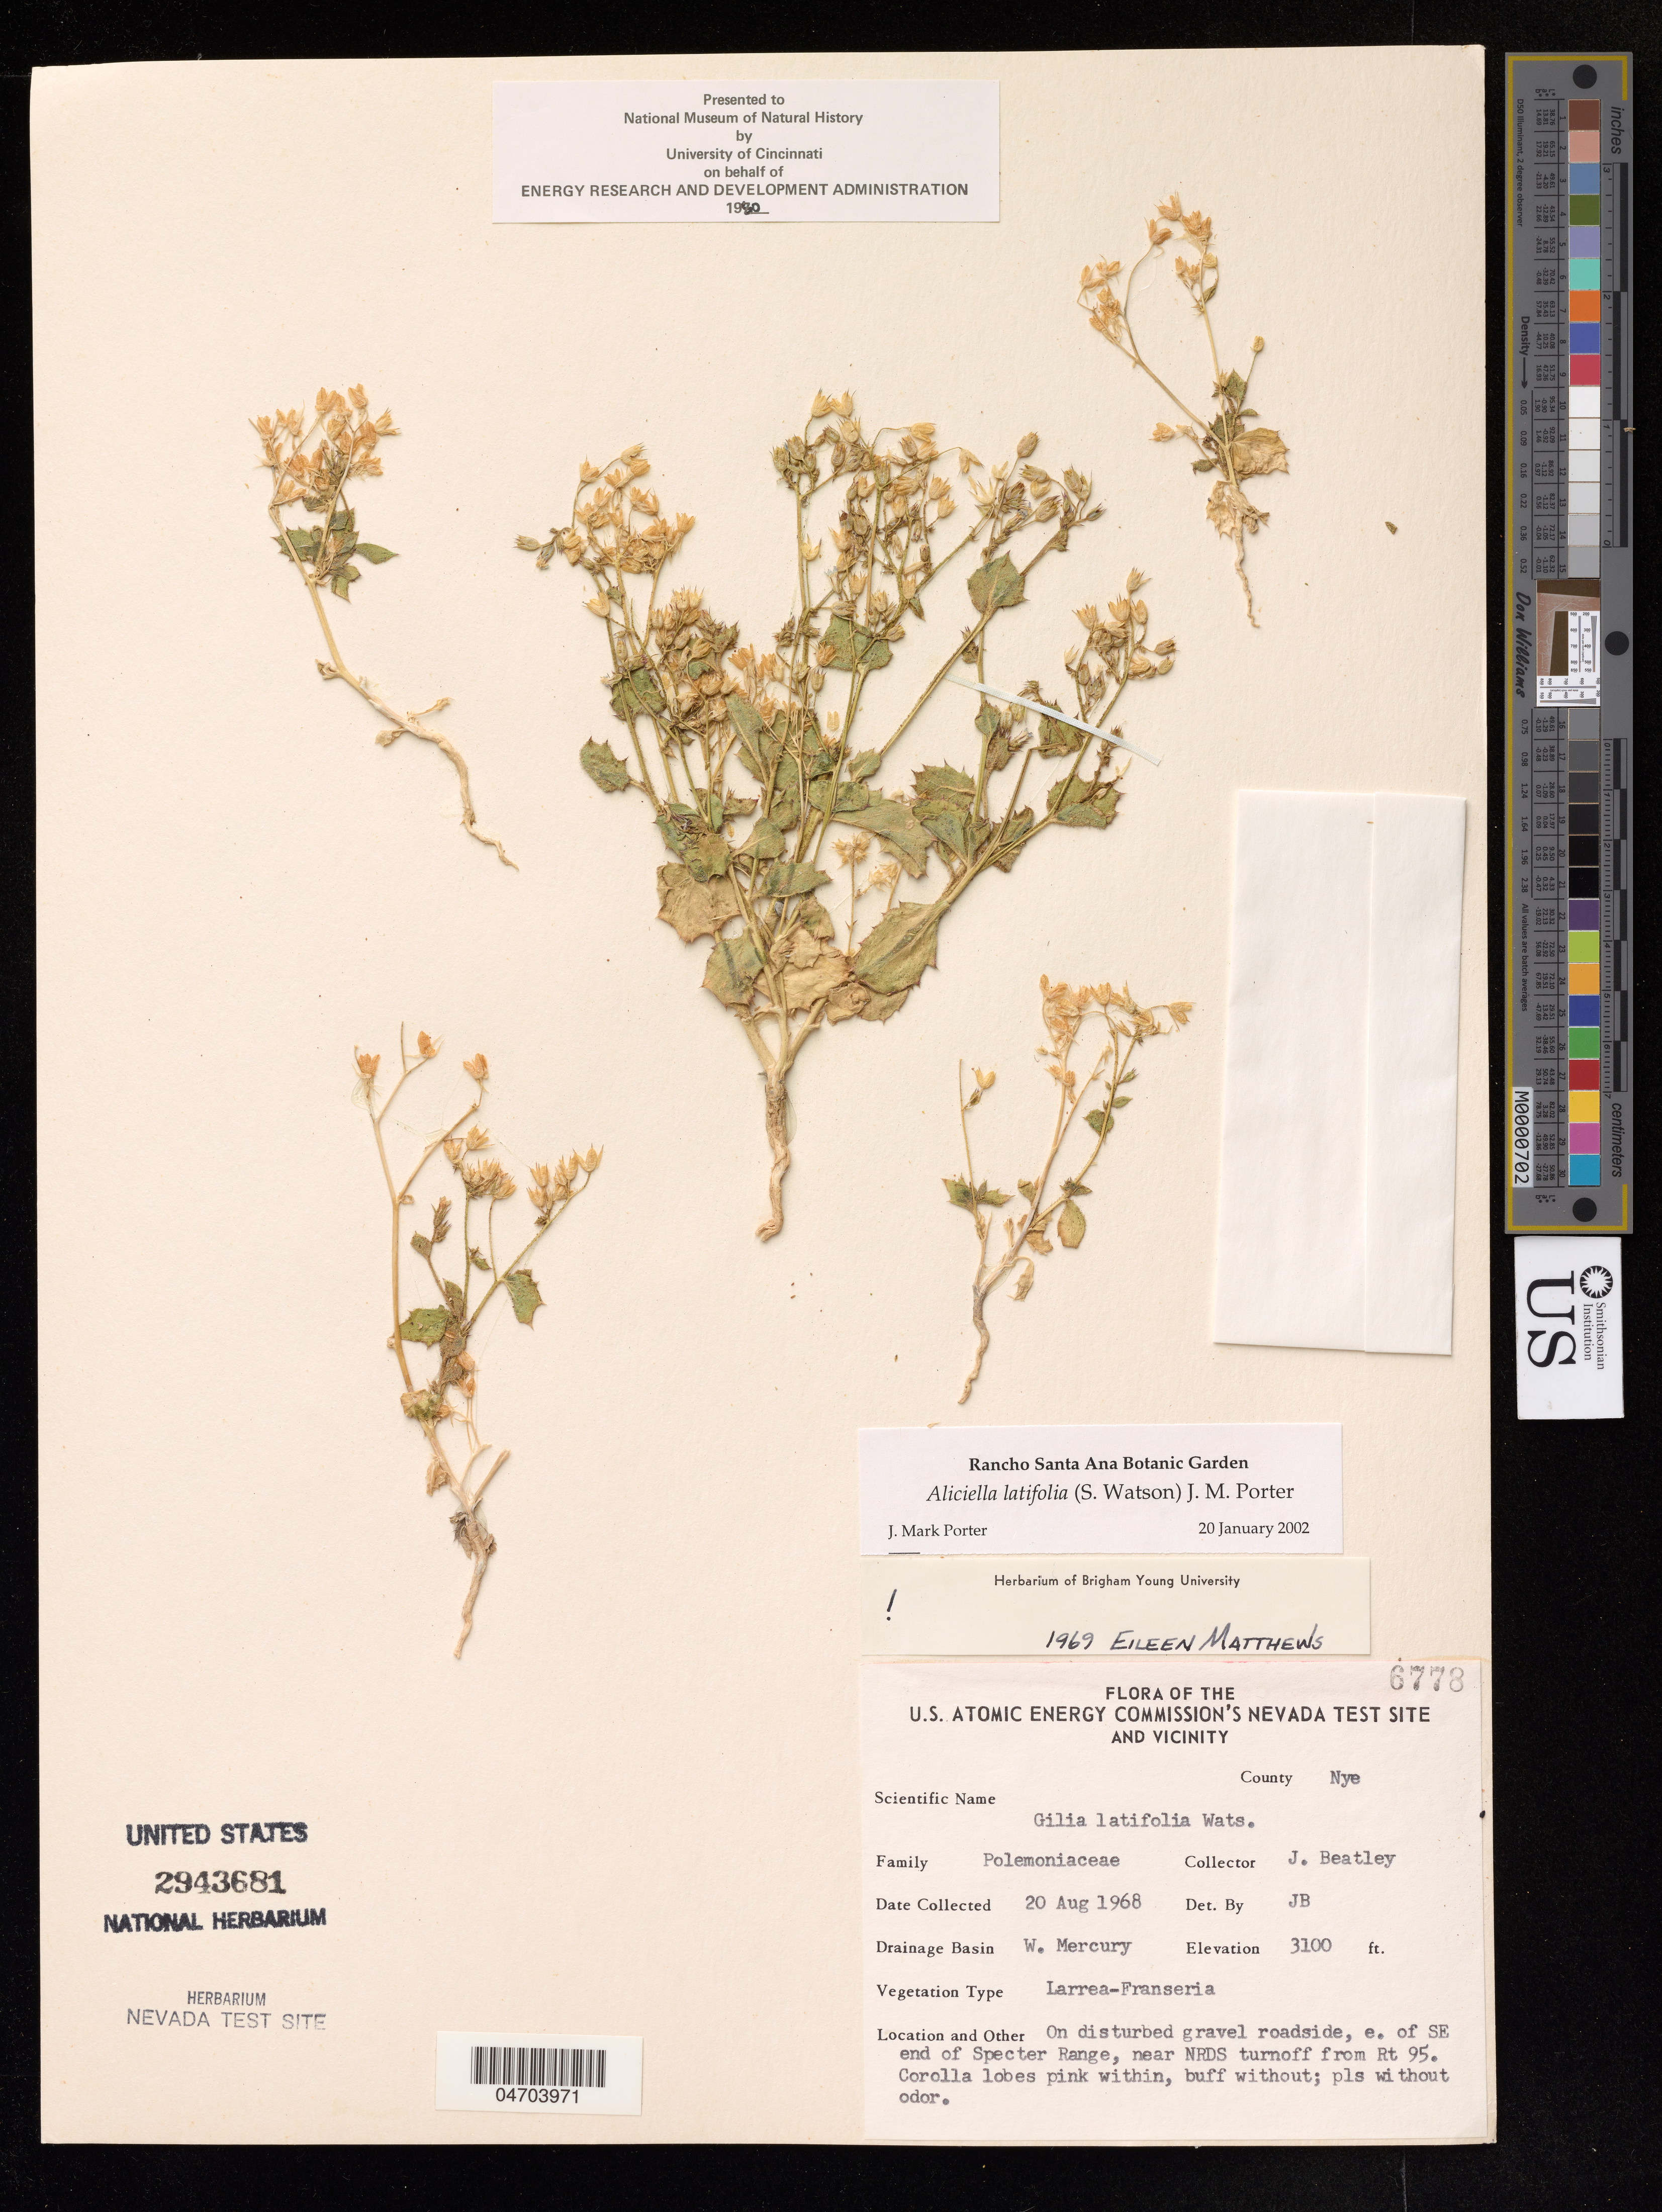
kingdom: Plantae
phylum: Tracheophyta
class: Magnoliopsida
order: Ericales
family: Polemoniaceae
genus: Aliciella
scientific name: Aliciella latifolia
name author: (S. Watson) J.M. Porter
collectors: J. Beatley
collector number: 6778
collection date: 1968-08-20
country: United States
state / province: Nevada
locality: The U. S. Atomic Energy Commission's Nevada test site and Vicinity. County Nye. Drainage Basin W. Mercury. On disturbed gravel roadside, e. of SE Location and Other end of Specter Range, near NRDS turnoff from Rt 95.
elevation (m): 945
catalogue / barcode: US 2943681